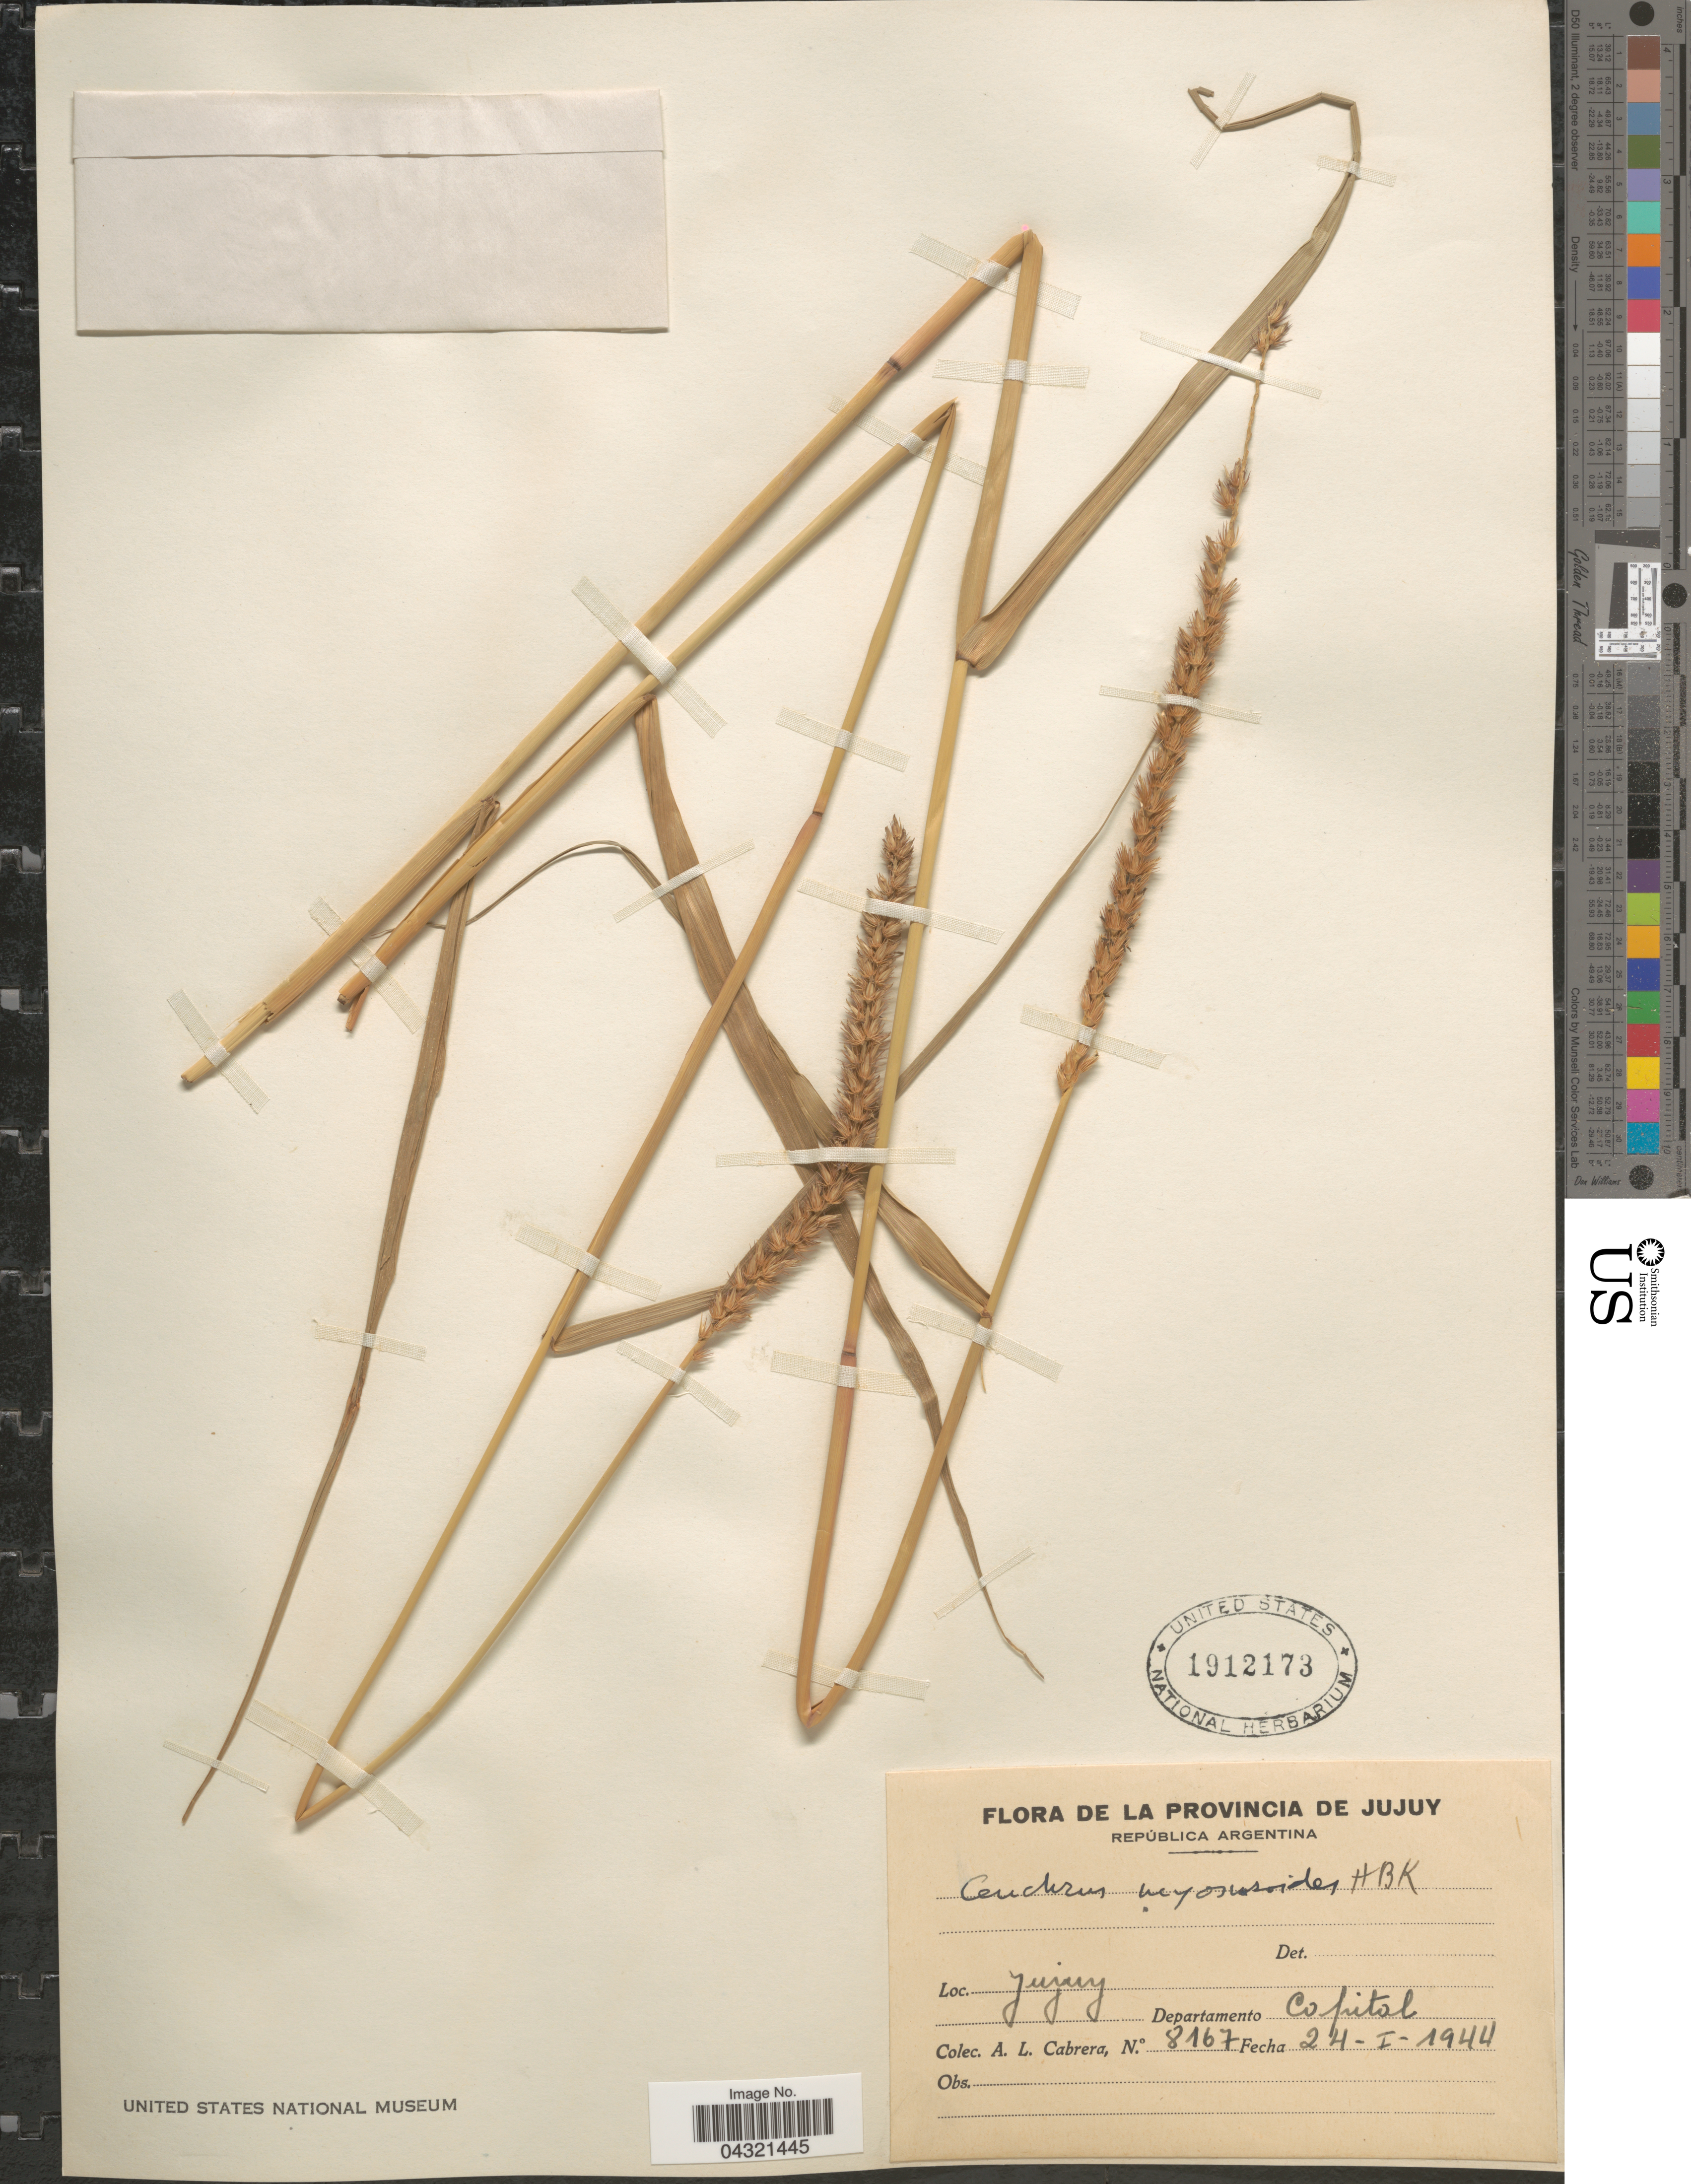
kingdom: Plantae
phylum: Tracheophyta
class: Liliopsida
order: Poales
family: Poaceae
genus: Cenchrus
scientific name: Cenchrus myosuroides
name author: Kunth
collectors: A. L. Cabrera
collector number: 8167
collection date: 1944-01-24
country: Argentina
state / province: Jujuy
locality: Departamento Capital.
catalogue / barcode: US 1912173